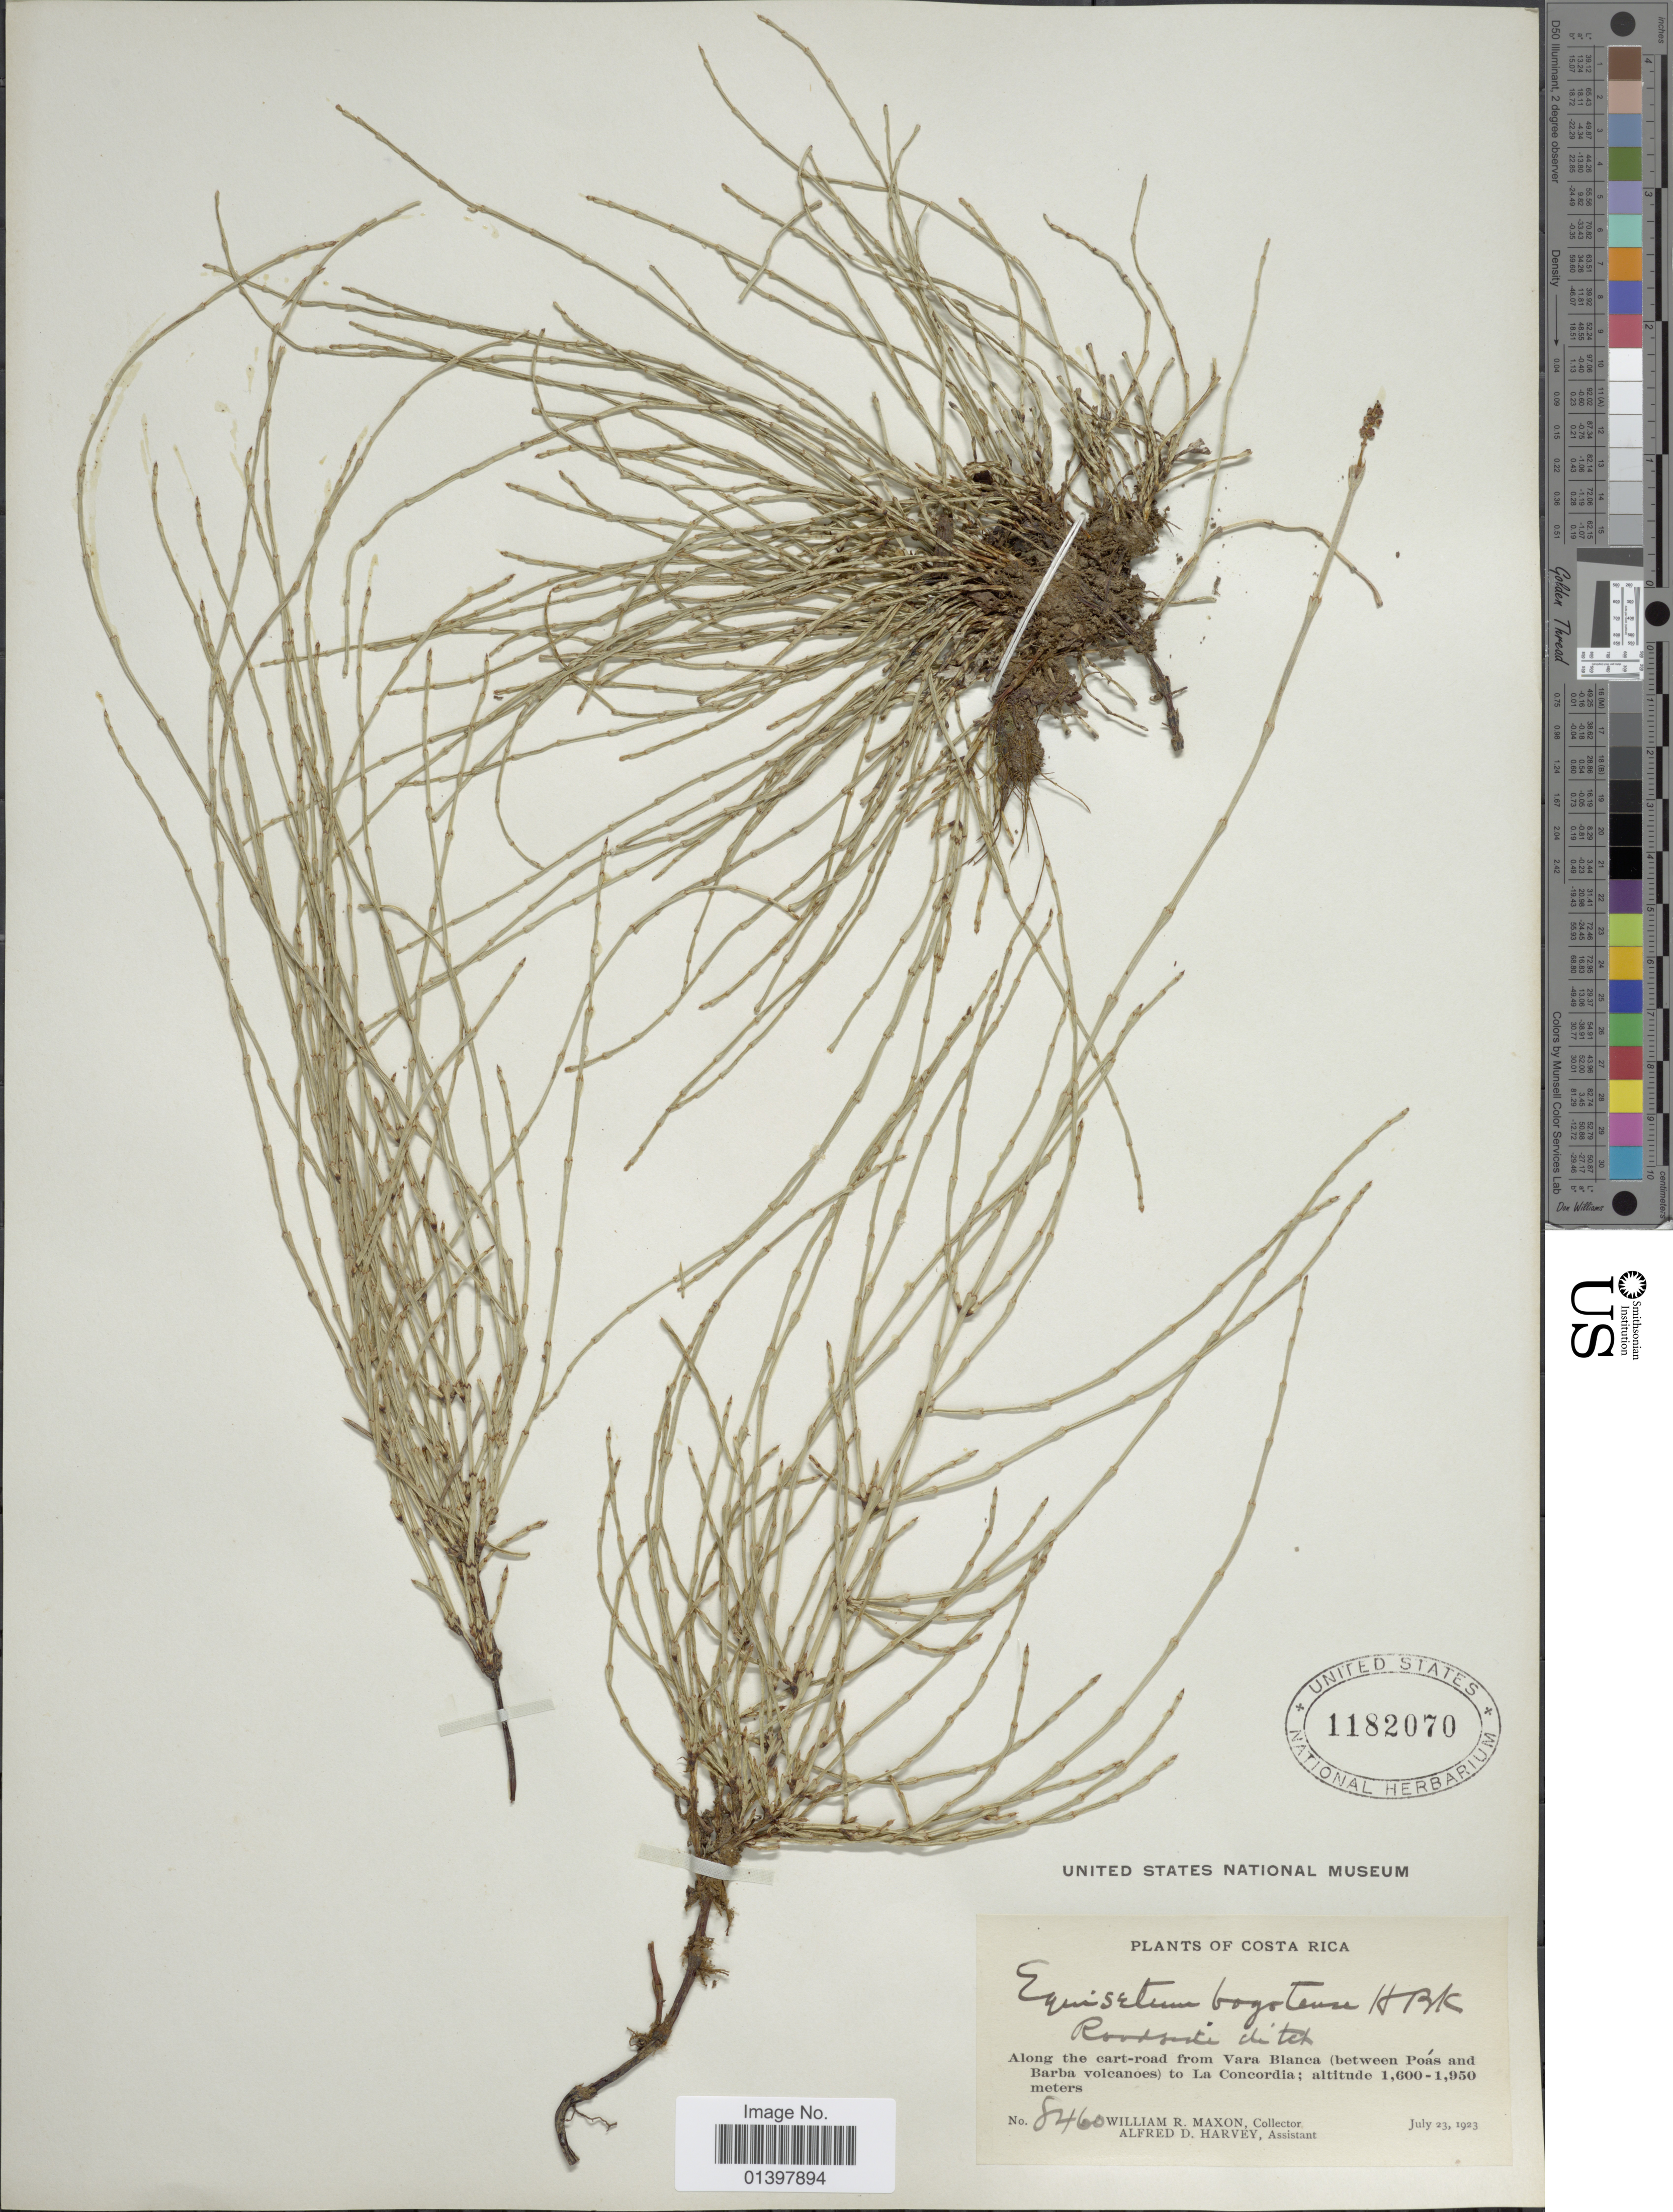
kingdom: Plantae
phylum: Tracheophyta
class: Polypodiopsida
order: Equisetales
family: Equisetaceae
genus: Equisetum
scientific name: Equisetum bogotense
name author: Kunth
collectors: W. R. Maxon & A. D. Harvey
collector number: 8460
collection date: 1923-07-23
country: Costa Rica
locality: Along the cart-road from Vara Blanca (between Poás and Barba volcanoes) to La Concordia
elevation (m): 1600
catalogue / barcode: US 1182070